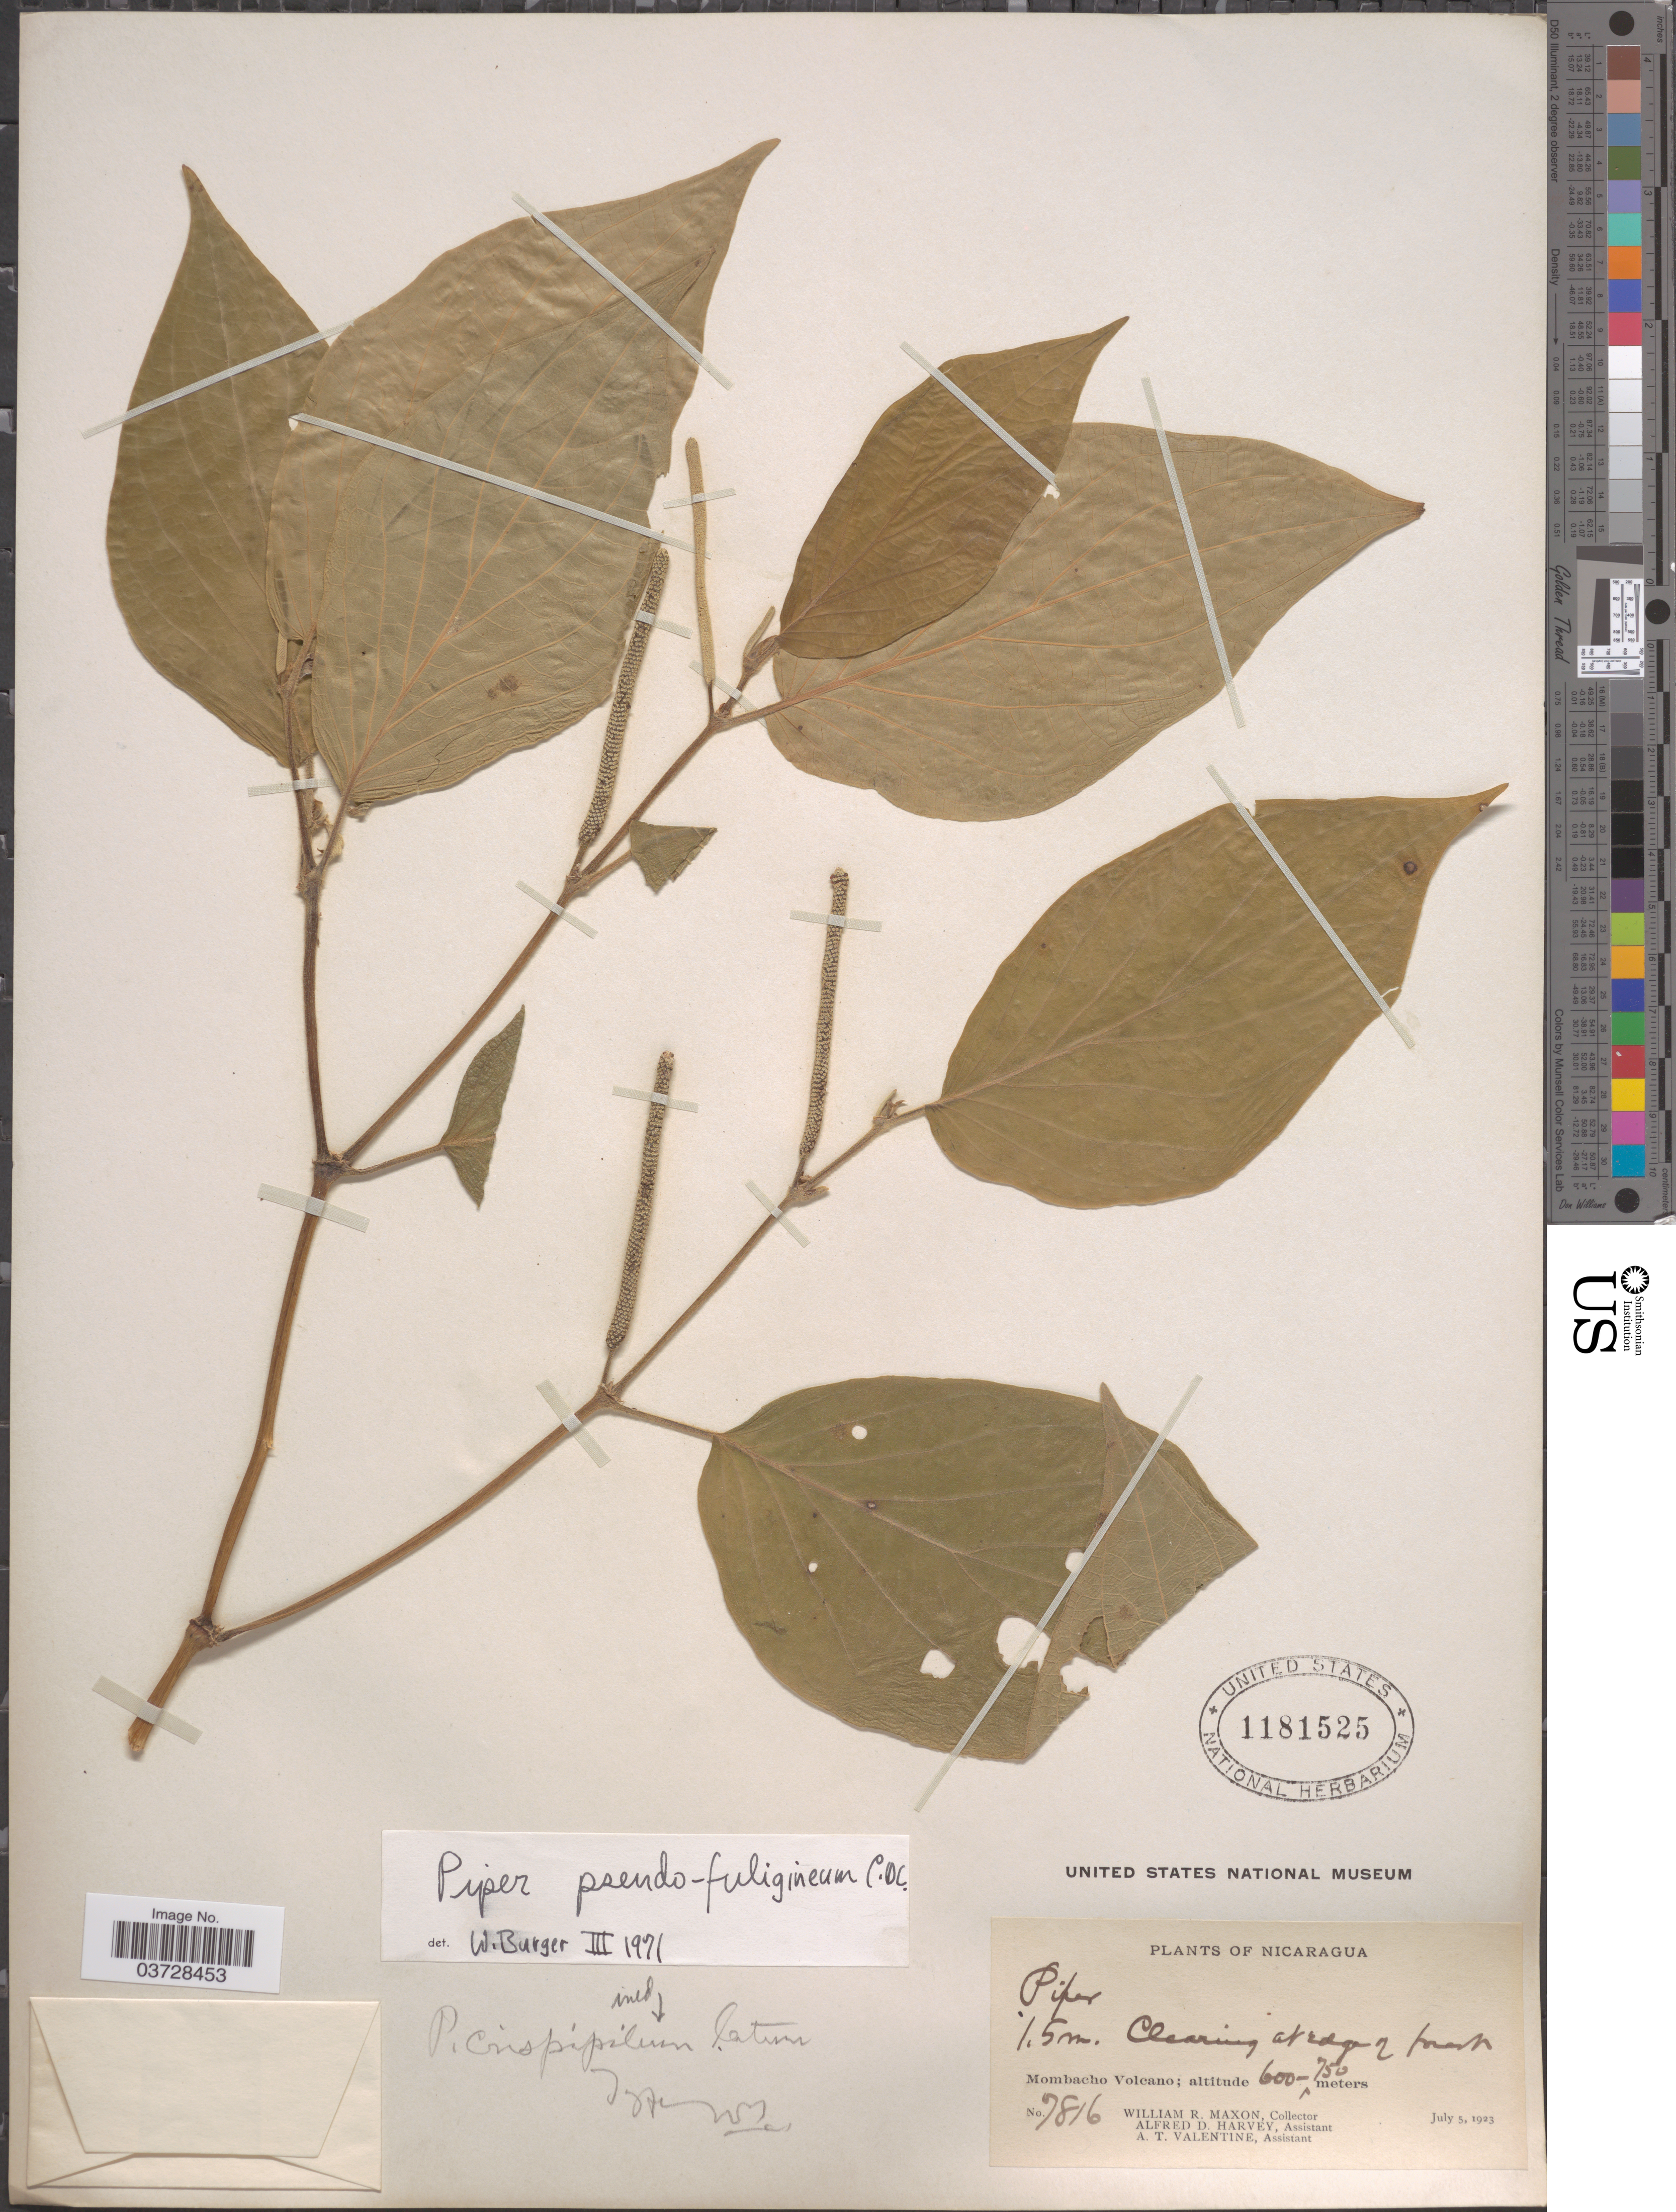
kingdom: Plantae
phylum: Tracheophyta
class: Magnoliopsida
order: Piperales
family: Piperaceae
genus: Piper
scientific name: Piper pseudofuligineum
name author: C. DC.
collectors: W. R. Maxon, A. D. Harvey & A. Valentine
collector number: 7816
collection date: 1923-07-05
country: Nicaragua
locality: Mombacho Volcano.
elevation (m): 600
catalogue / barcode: US 1181525